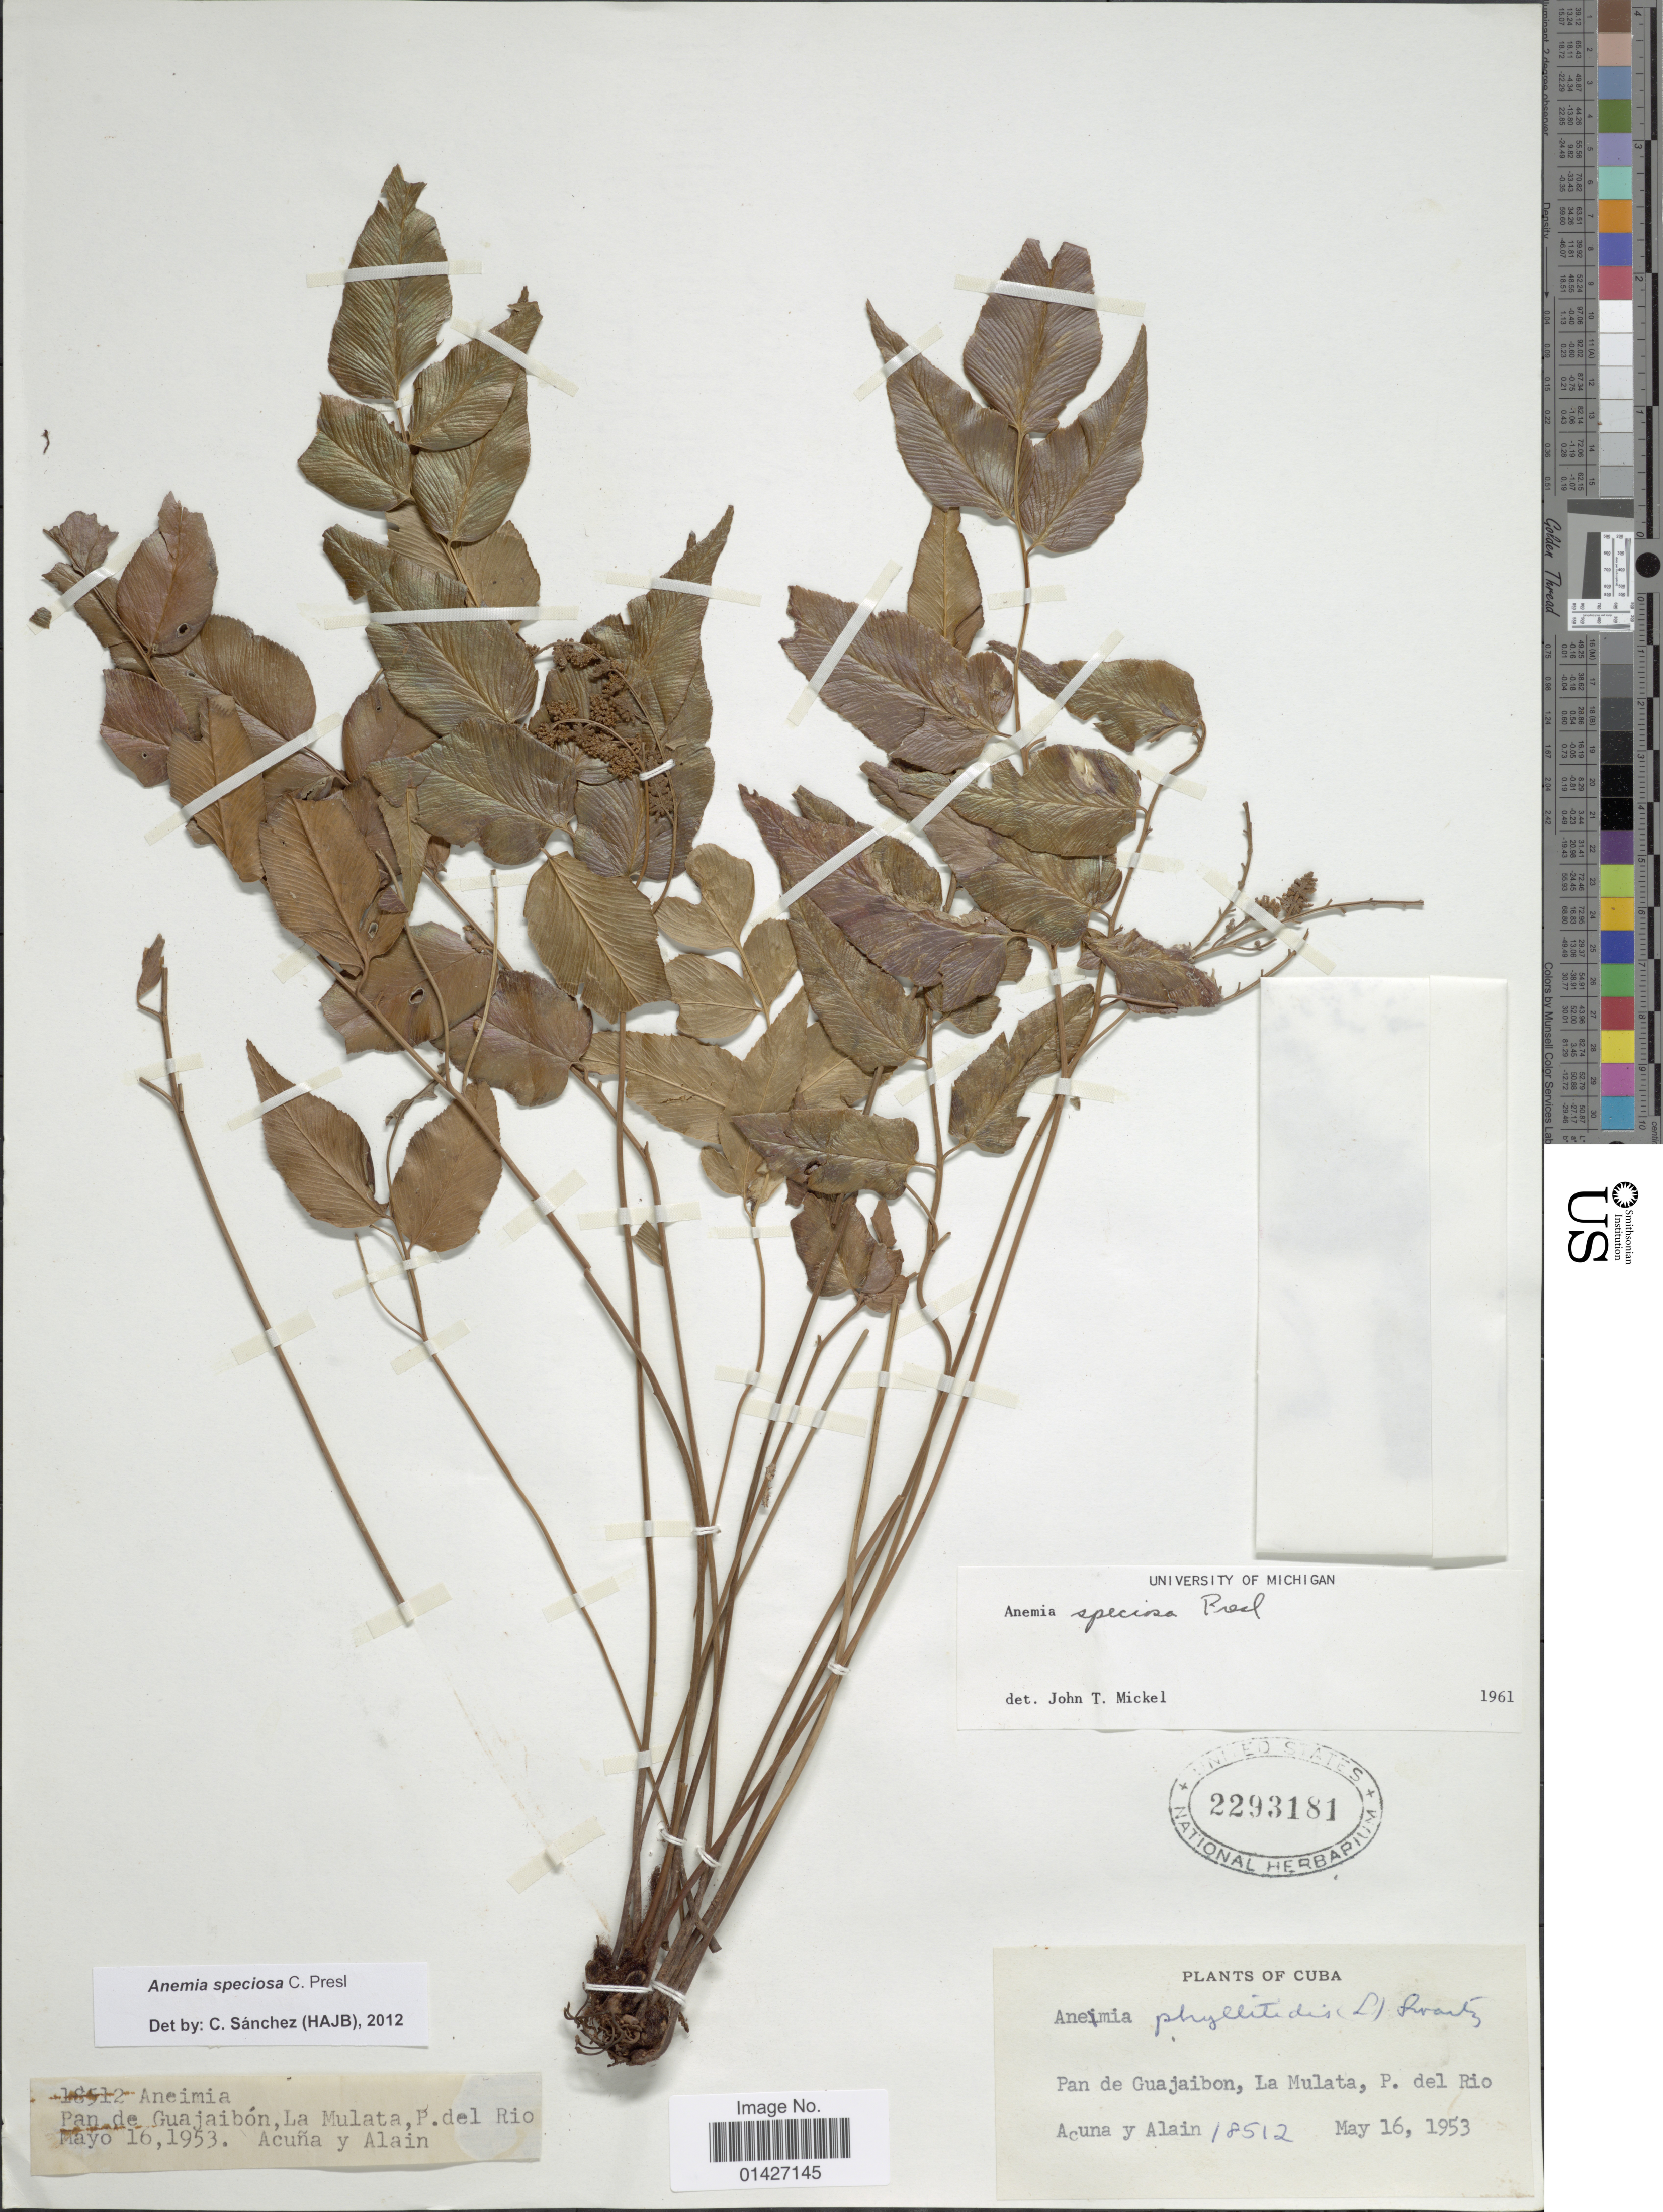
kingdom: Plantae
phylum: Tracheophyta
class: Polypodiopsida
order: Schizaeales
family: Anemiaceae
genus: Anemia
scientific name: Anemia speciosa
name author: C. Presl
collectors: Acuña & Alain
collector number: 18512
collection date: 1953-05-16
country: Cuba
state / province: Pinar del Río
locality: Pan de Guajaibon, La Muleta, P. del Rio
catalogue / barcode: US 2293181